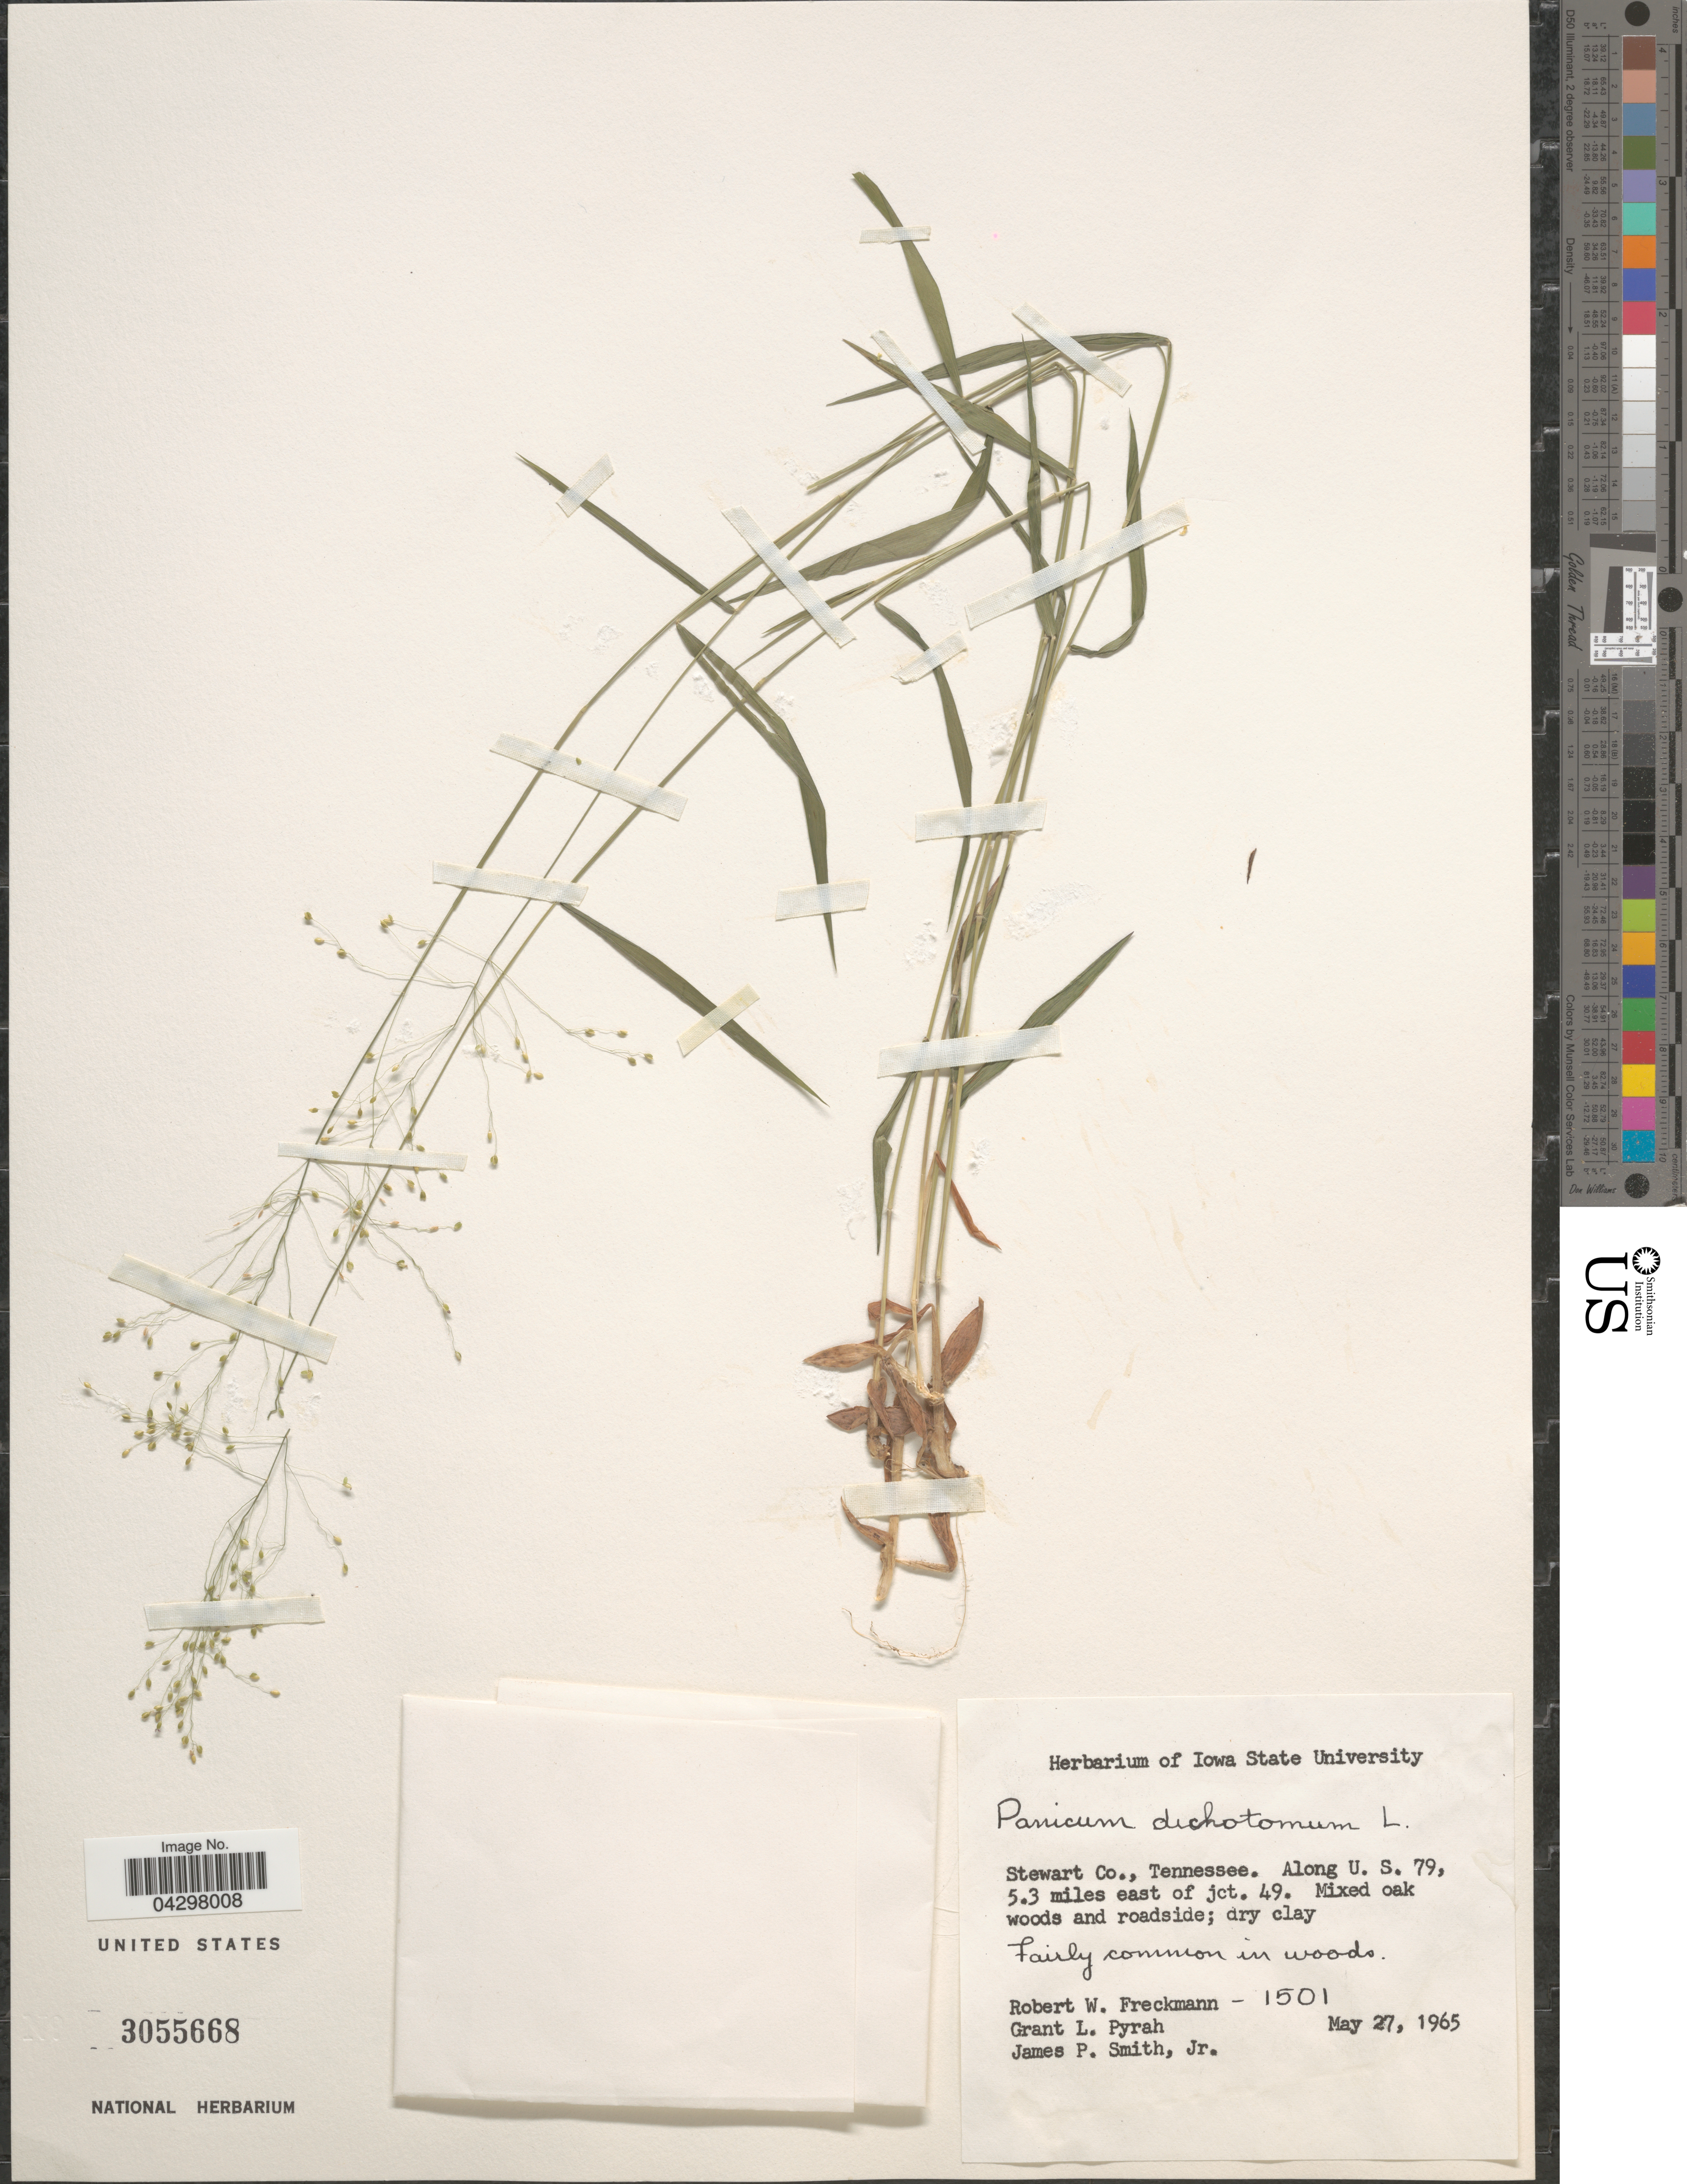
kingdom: Plantae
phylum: Tracheophyta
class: Liliopsida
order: Poales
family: Poaceae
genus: Panicum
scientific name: Panicum dichotomiflorum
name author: Michx.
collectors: R. Freckmann, G. Pyrah & J. G. Smith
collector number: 1501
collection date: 1965-05-27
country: United States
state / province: Tennessee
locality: Stewart Co. Along U. S. 79, 5.3 miles east of jct. 49.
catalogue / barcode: US 3055668